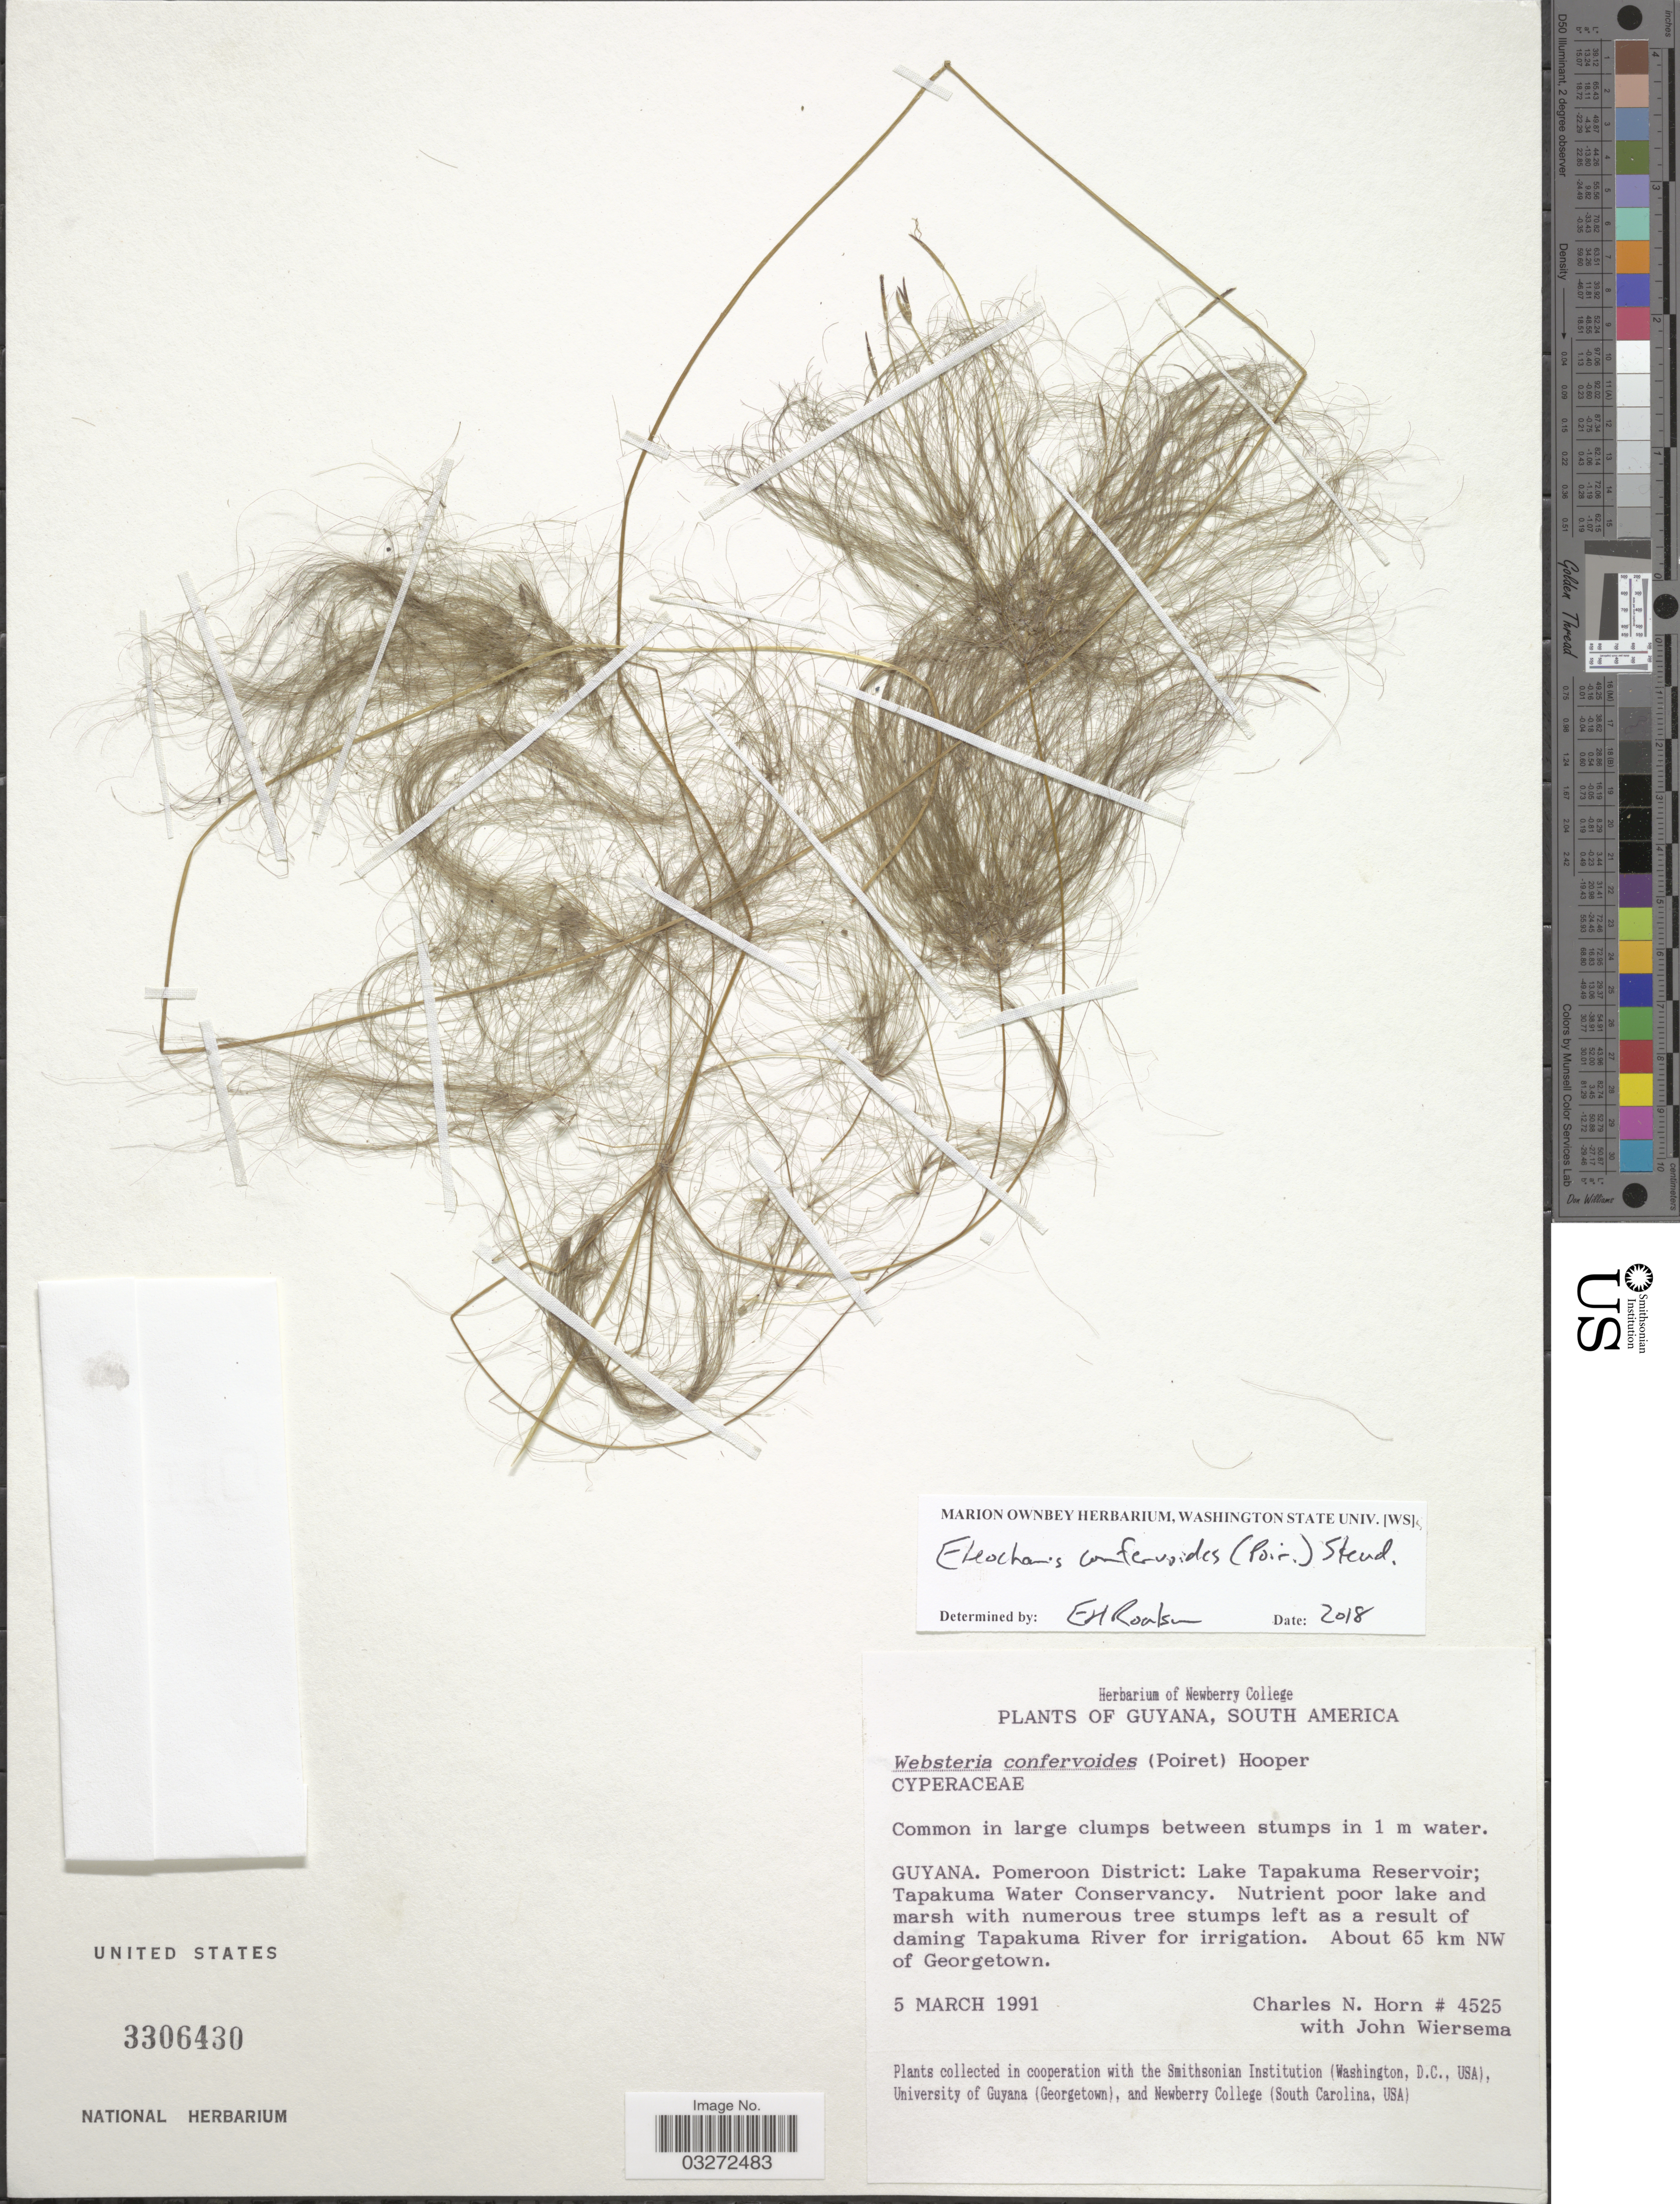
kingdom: Plantae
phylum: Tracheophyta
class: Liliopsida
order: Poales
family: Cyperaceae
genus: Eleocharis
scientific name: Eleocharis confervoides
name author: (Poir.) Steud.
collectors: C. Horn & J. H. Wiersema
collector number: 4525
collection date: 1991-03-05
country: Guyana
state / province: Pomeroon-Supenaam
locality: Pomeroon District: Lake Tapakuma Reservoir; Tapakuma Water Conservancy. About 65 km NW of Georgetown.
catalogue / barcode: US 3306430